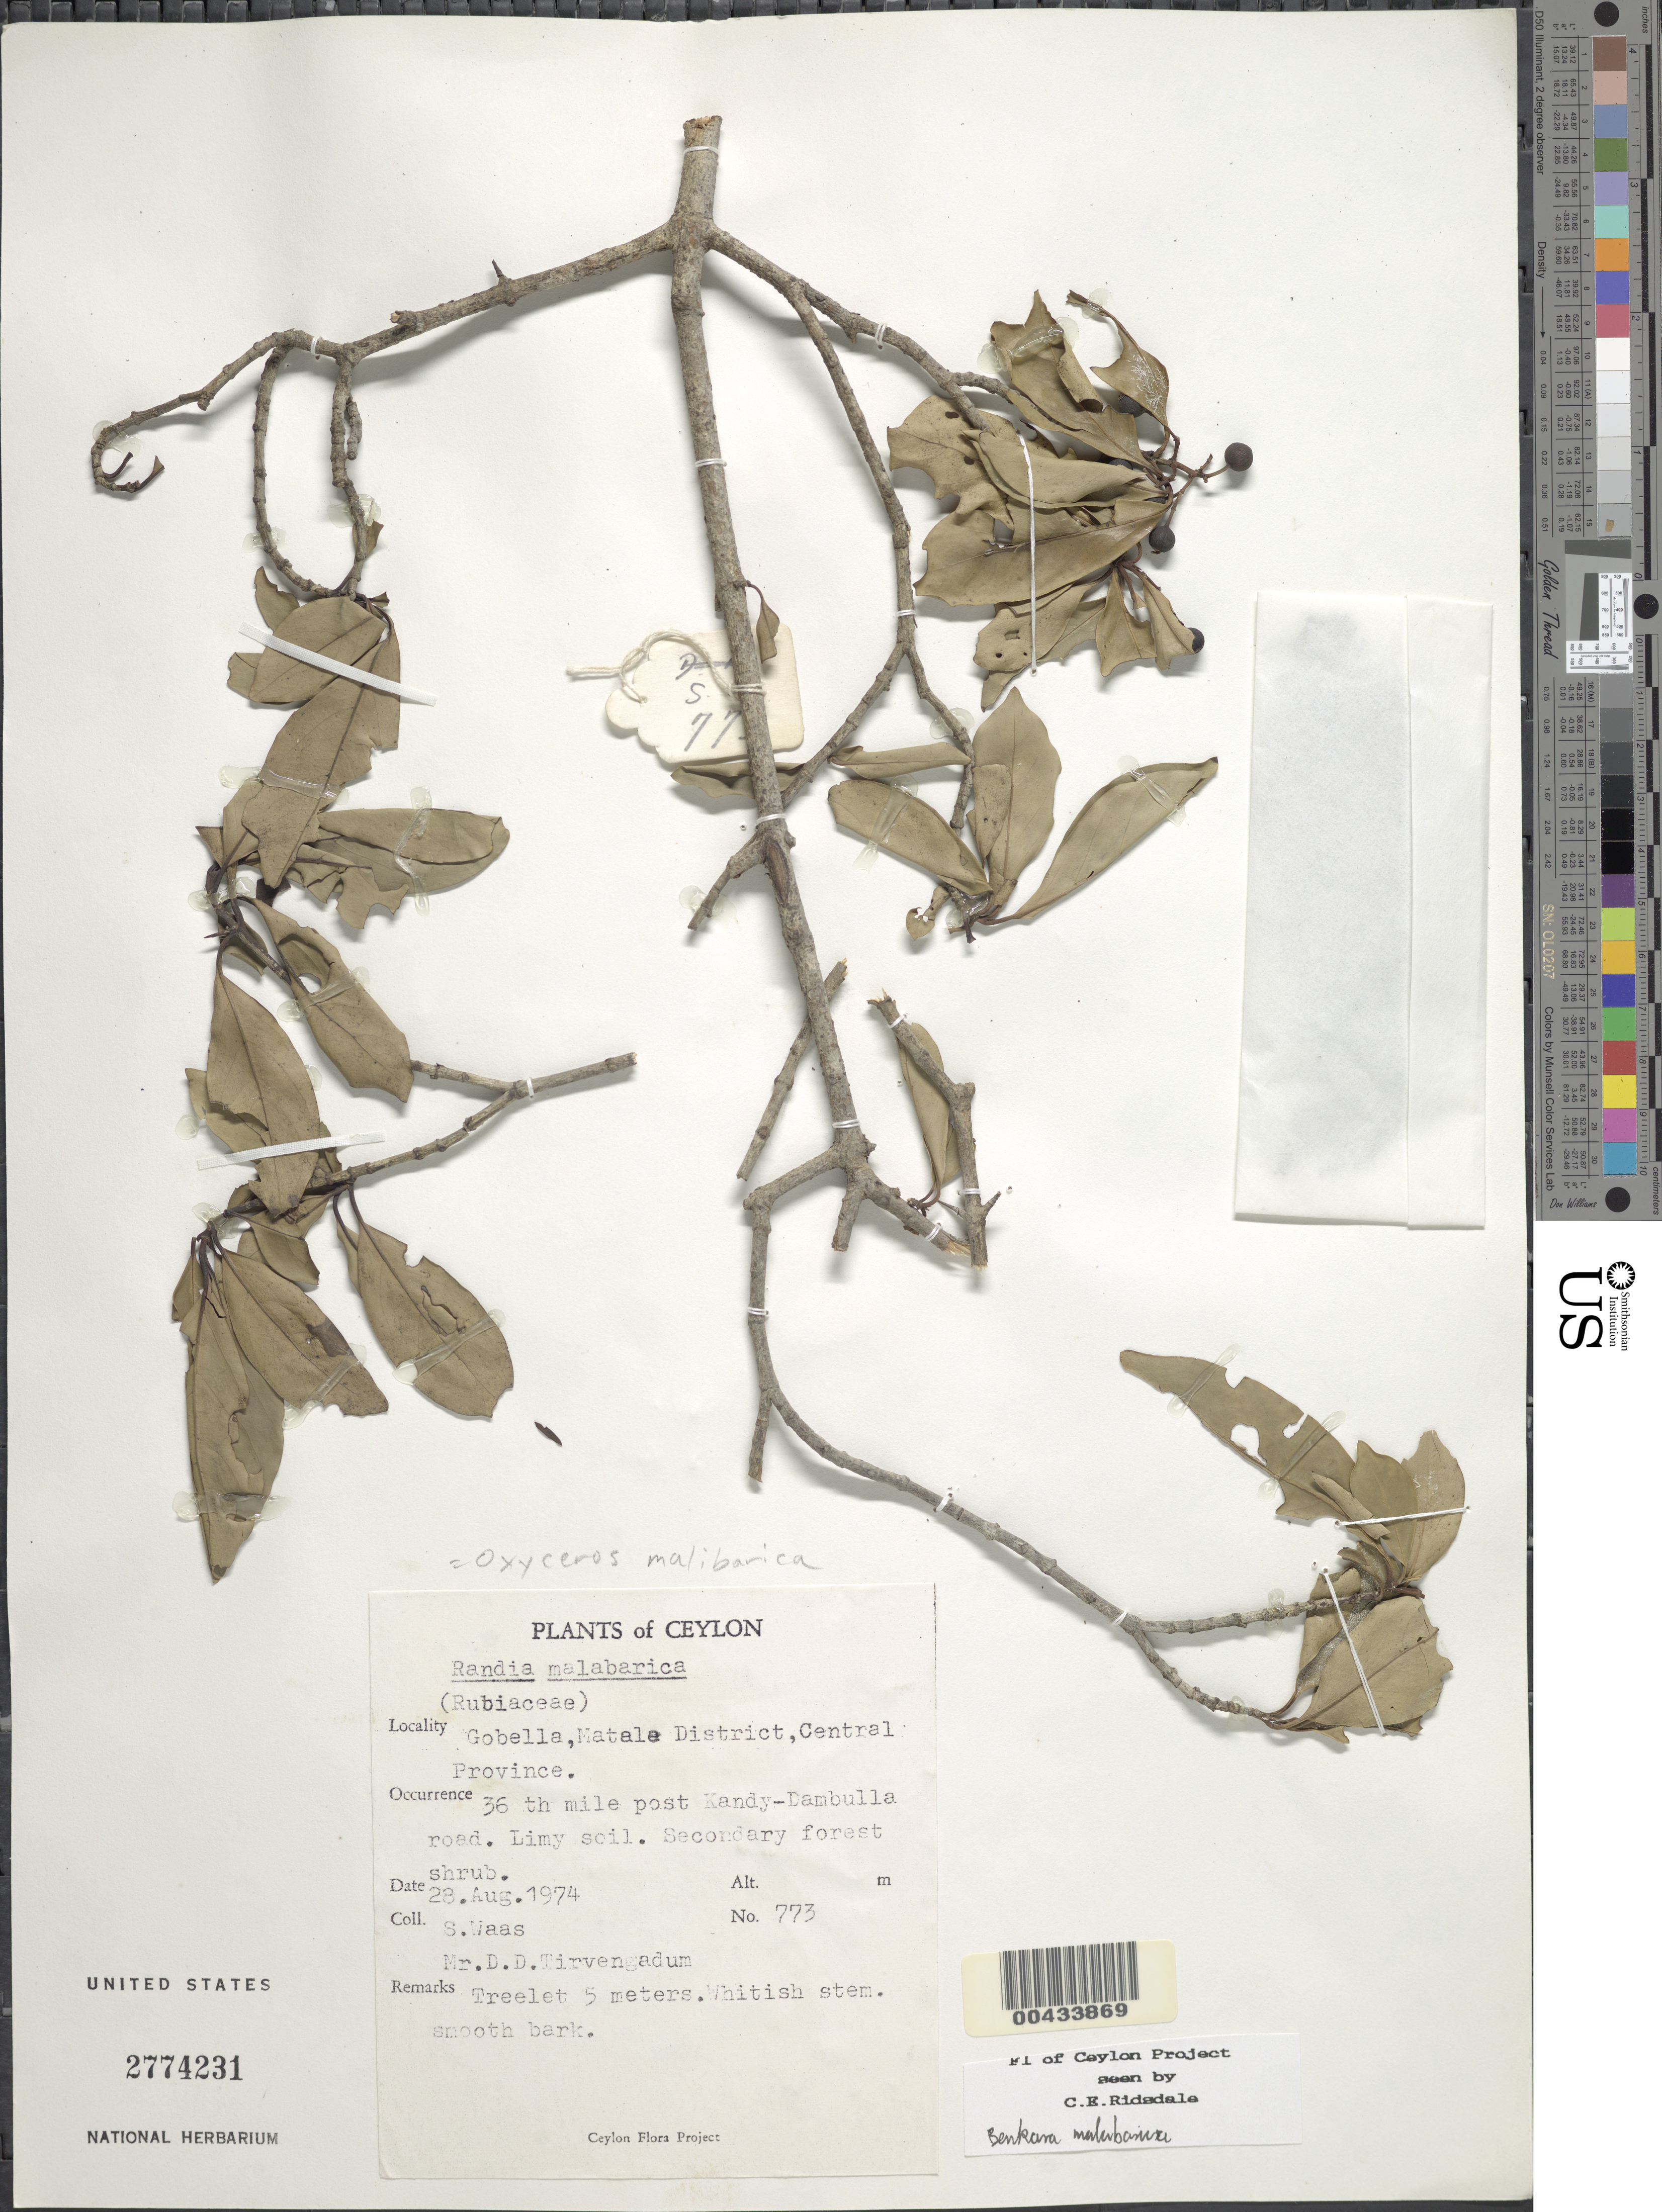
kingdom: Plantae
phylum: Tracheophyta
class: Magnoliopsida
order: Gentianales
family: Rubiaceae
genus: Benkara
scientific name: Benkara malabarica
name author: (Lam.) Tirveng.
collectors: D. Tirvengadum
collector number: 773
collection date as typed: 28 Aug 1974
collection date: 1974-08-28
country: Sri Lanka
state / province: Central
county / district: Matale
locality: Gobella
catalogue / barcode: US 2774231